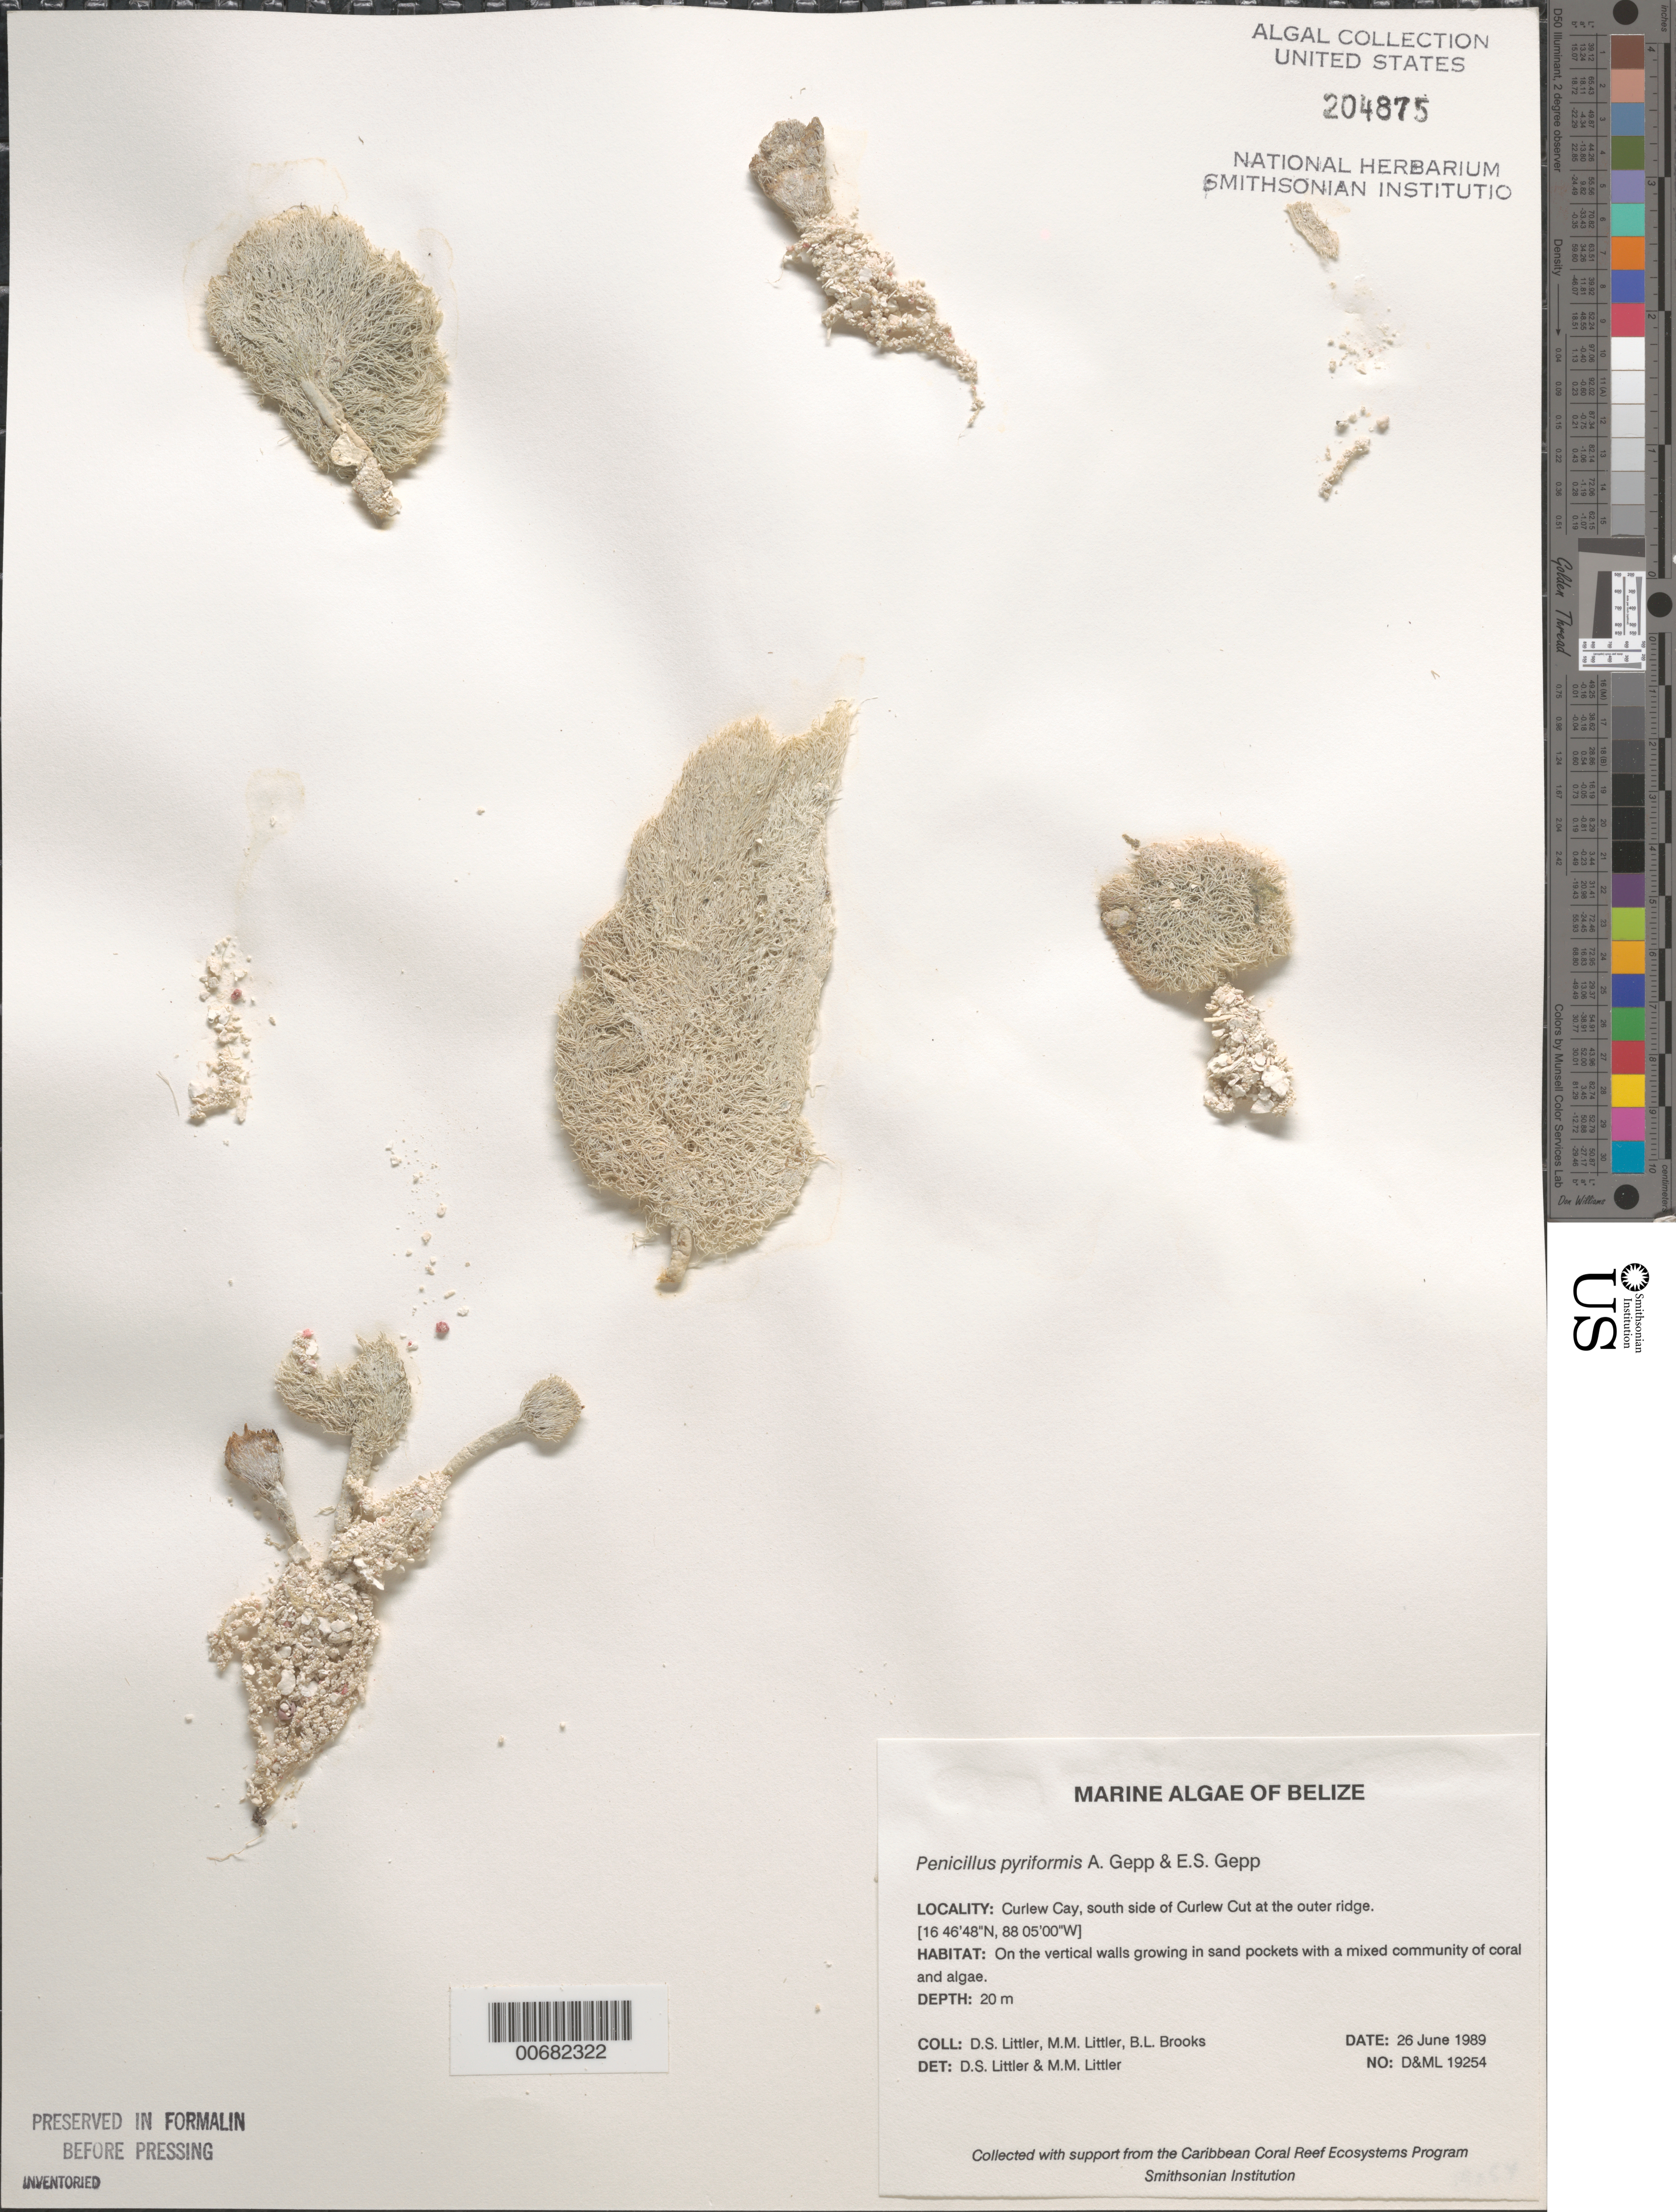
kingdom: Plantae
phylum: Chlorophyta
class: Ulvophyceae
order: Bryopsidales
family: Udoteaceae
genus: Penicillus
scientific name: Penicillus pyriformis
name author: A. Gepp & E. Gepp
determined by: Littler, D. S.; Littler, M. M.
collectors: D. S. Littler, M. M. Littler & B. Brooks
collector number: D&ML 19254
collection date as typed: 26 Jun 1989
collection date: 1989-06-26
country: Belize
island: Curlew Cay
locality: South side of Curlew Cut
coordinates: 16 46' 48" N, 88 05' 00" W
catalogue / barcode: US 204875